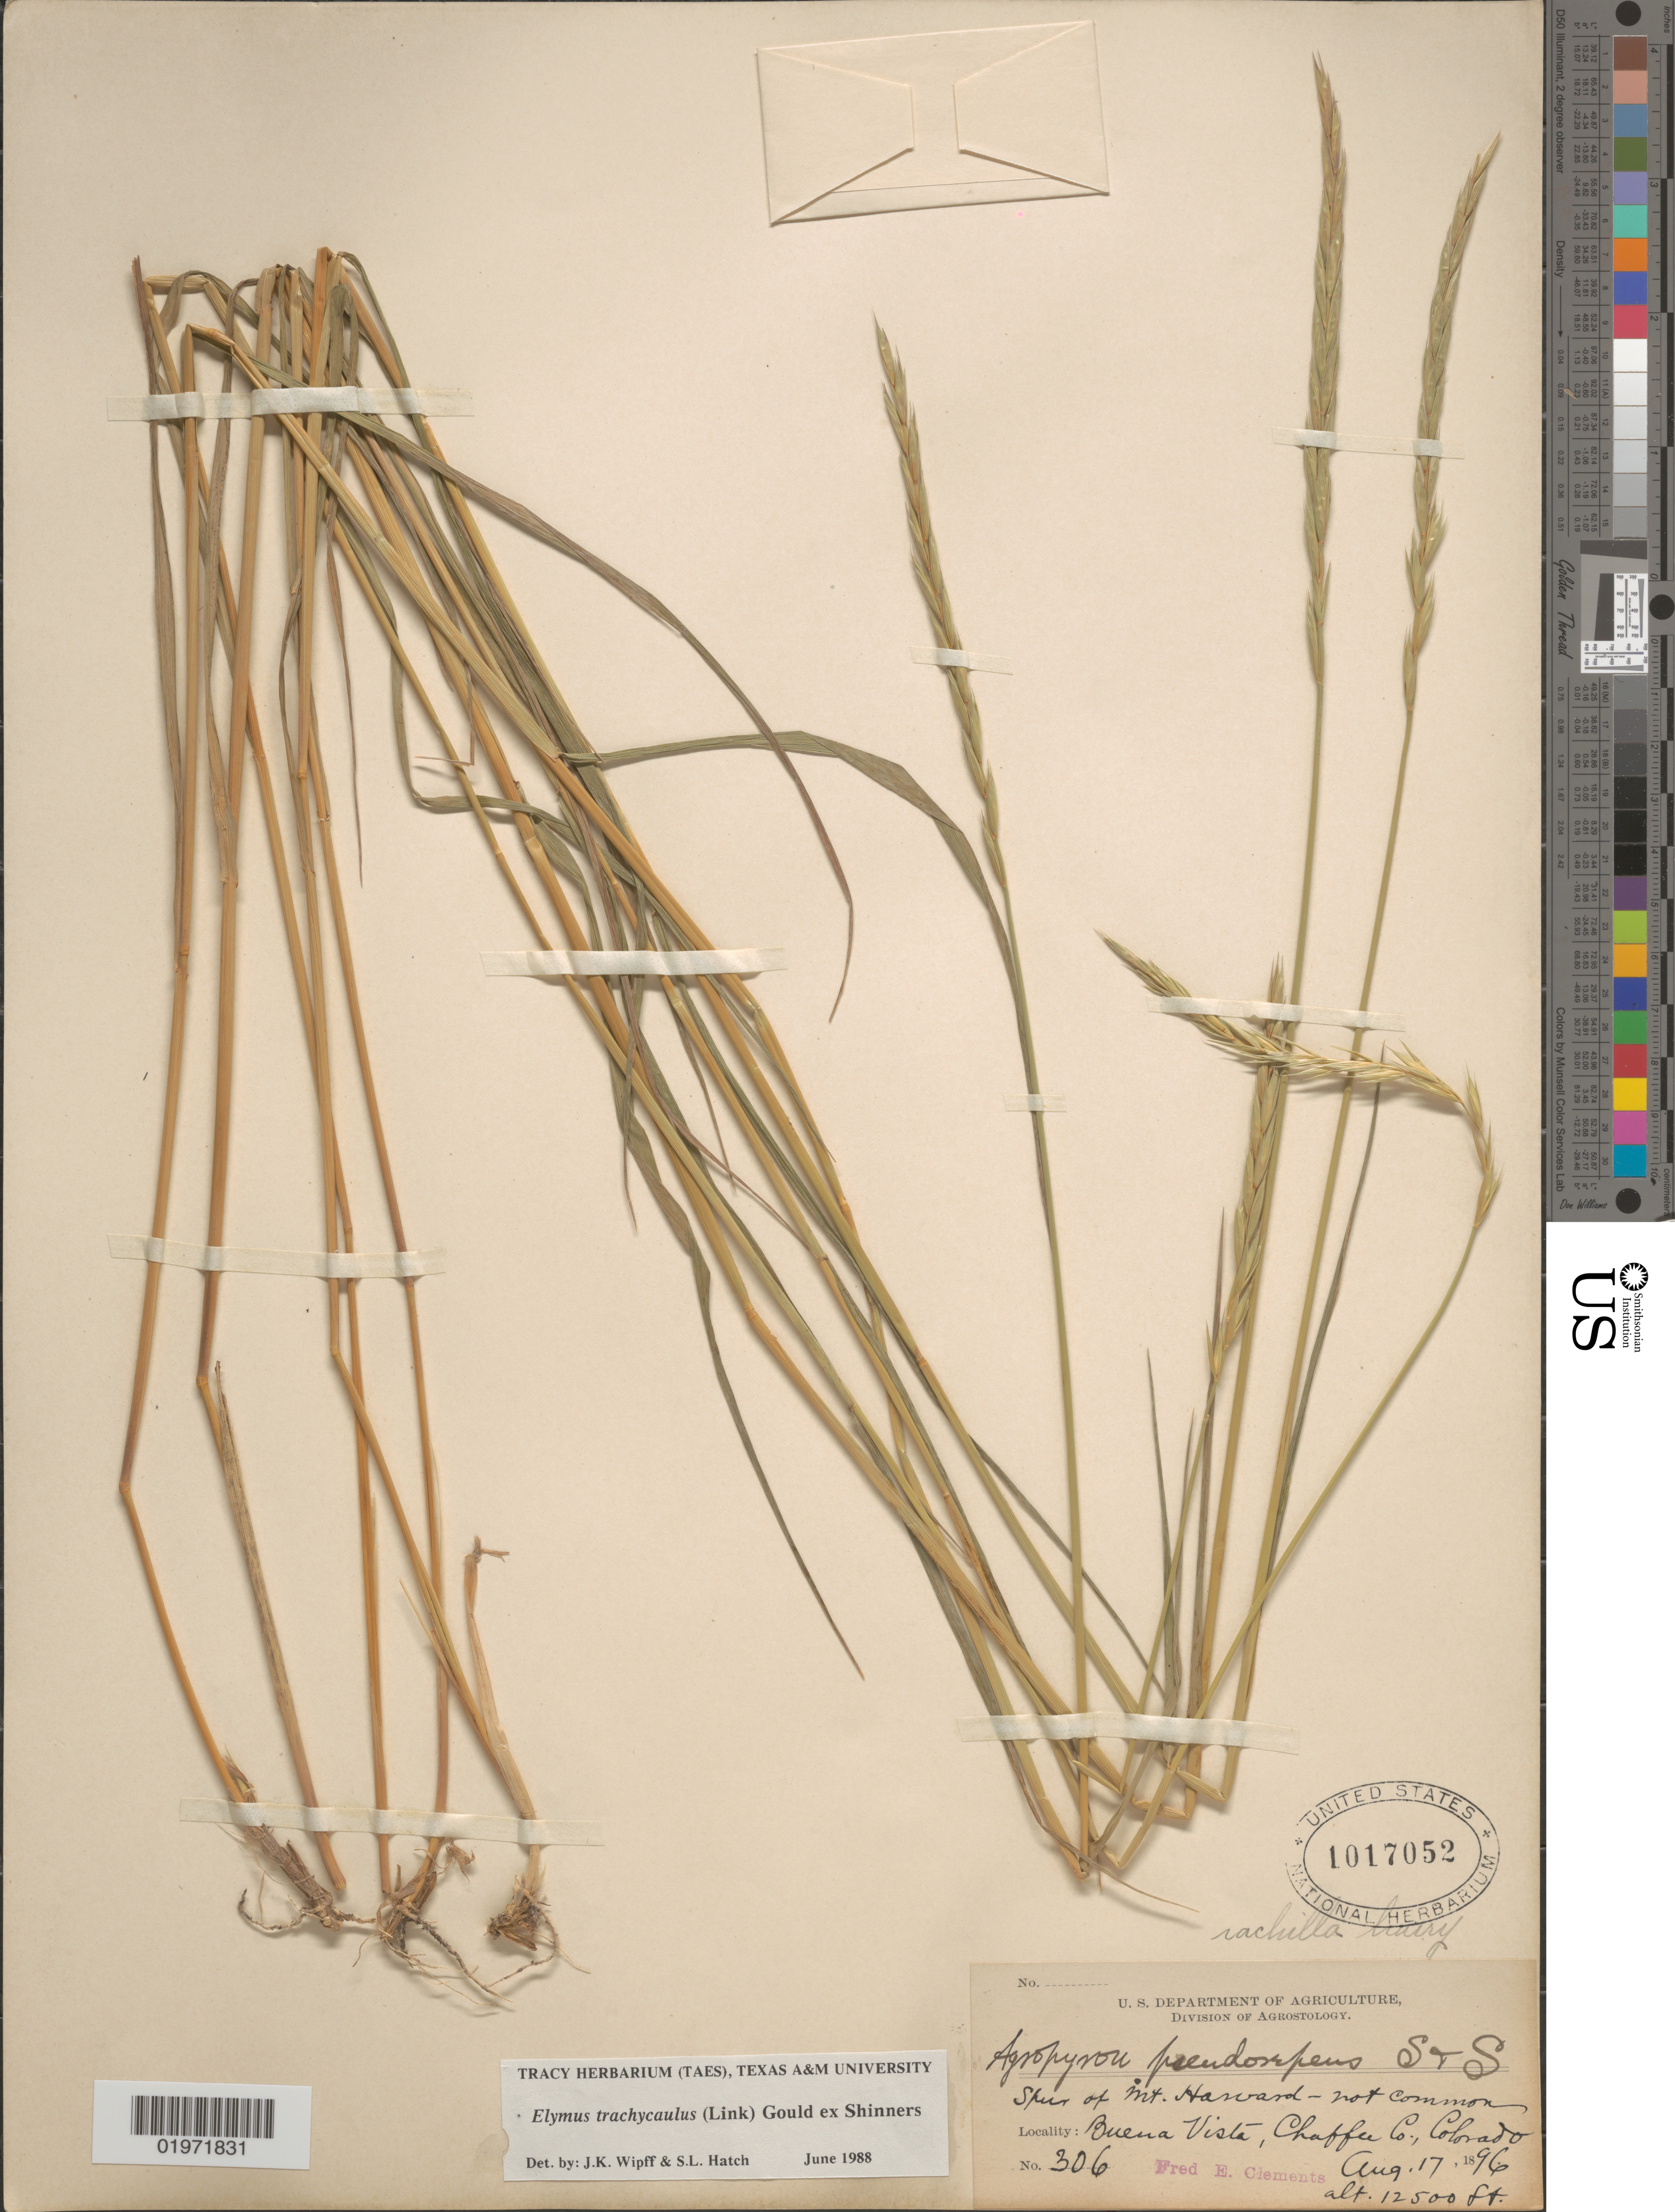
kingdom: Plantae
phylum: Tracheophyta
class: Liliopsida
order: Poales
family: Poaceae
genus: Elymus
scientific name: Elymus trachycaulus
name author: (Link) Gould ex Shinners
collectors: F. E. Clements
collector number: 306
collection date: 1896-08-17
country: United States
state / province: Colorado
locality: Spur of Mt. Harvard. Buena Vista, Chaffee Co.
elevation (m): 3810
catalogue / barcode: US 1017052